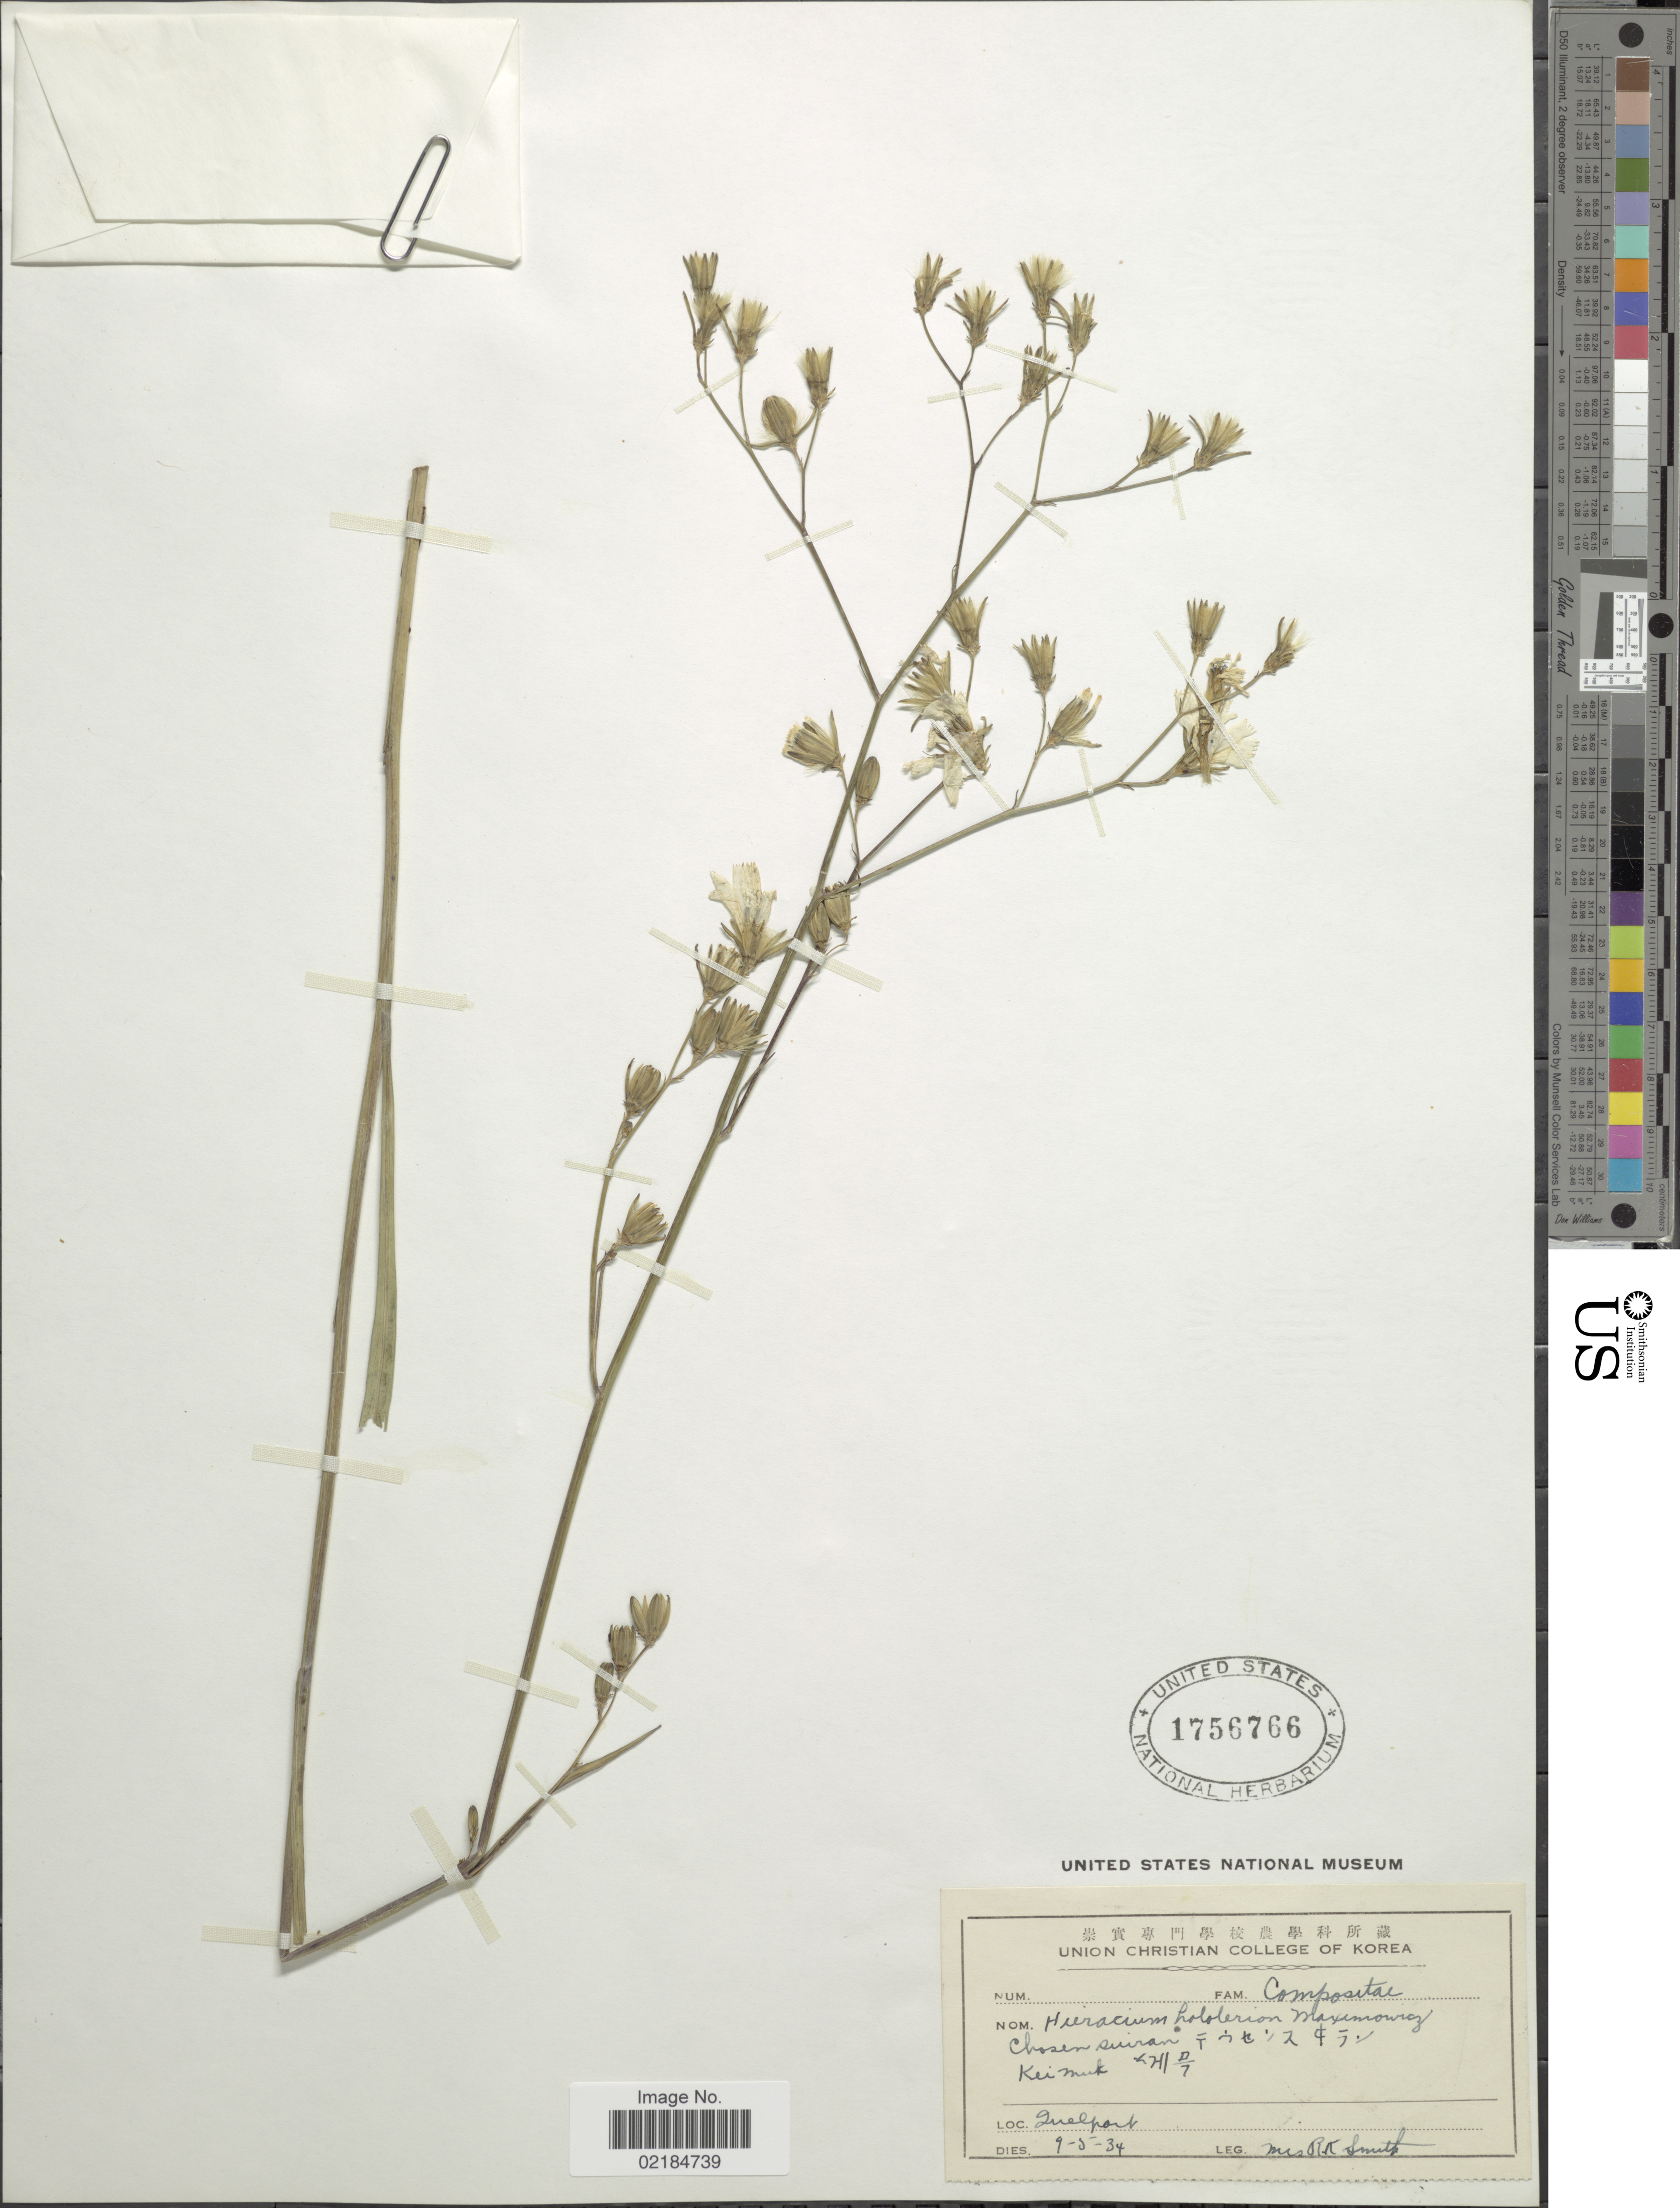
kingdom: Plantae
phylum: Tracheophyta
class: Magnoliopsida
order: Asterales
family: Asteraceae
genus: Hololeion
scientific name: Hololeion maximowiczii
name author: Kitam.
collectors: R. Smith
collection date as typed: Transcribed d/m/y: 9/5/34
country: South Korea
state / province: Jeju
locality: Quelpart Island (Quelpart Island)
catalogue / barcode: US 1756766